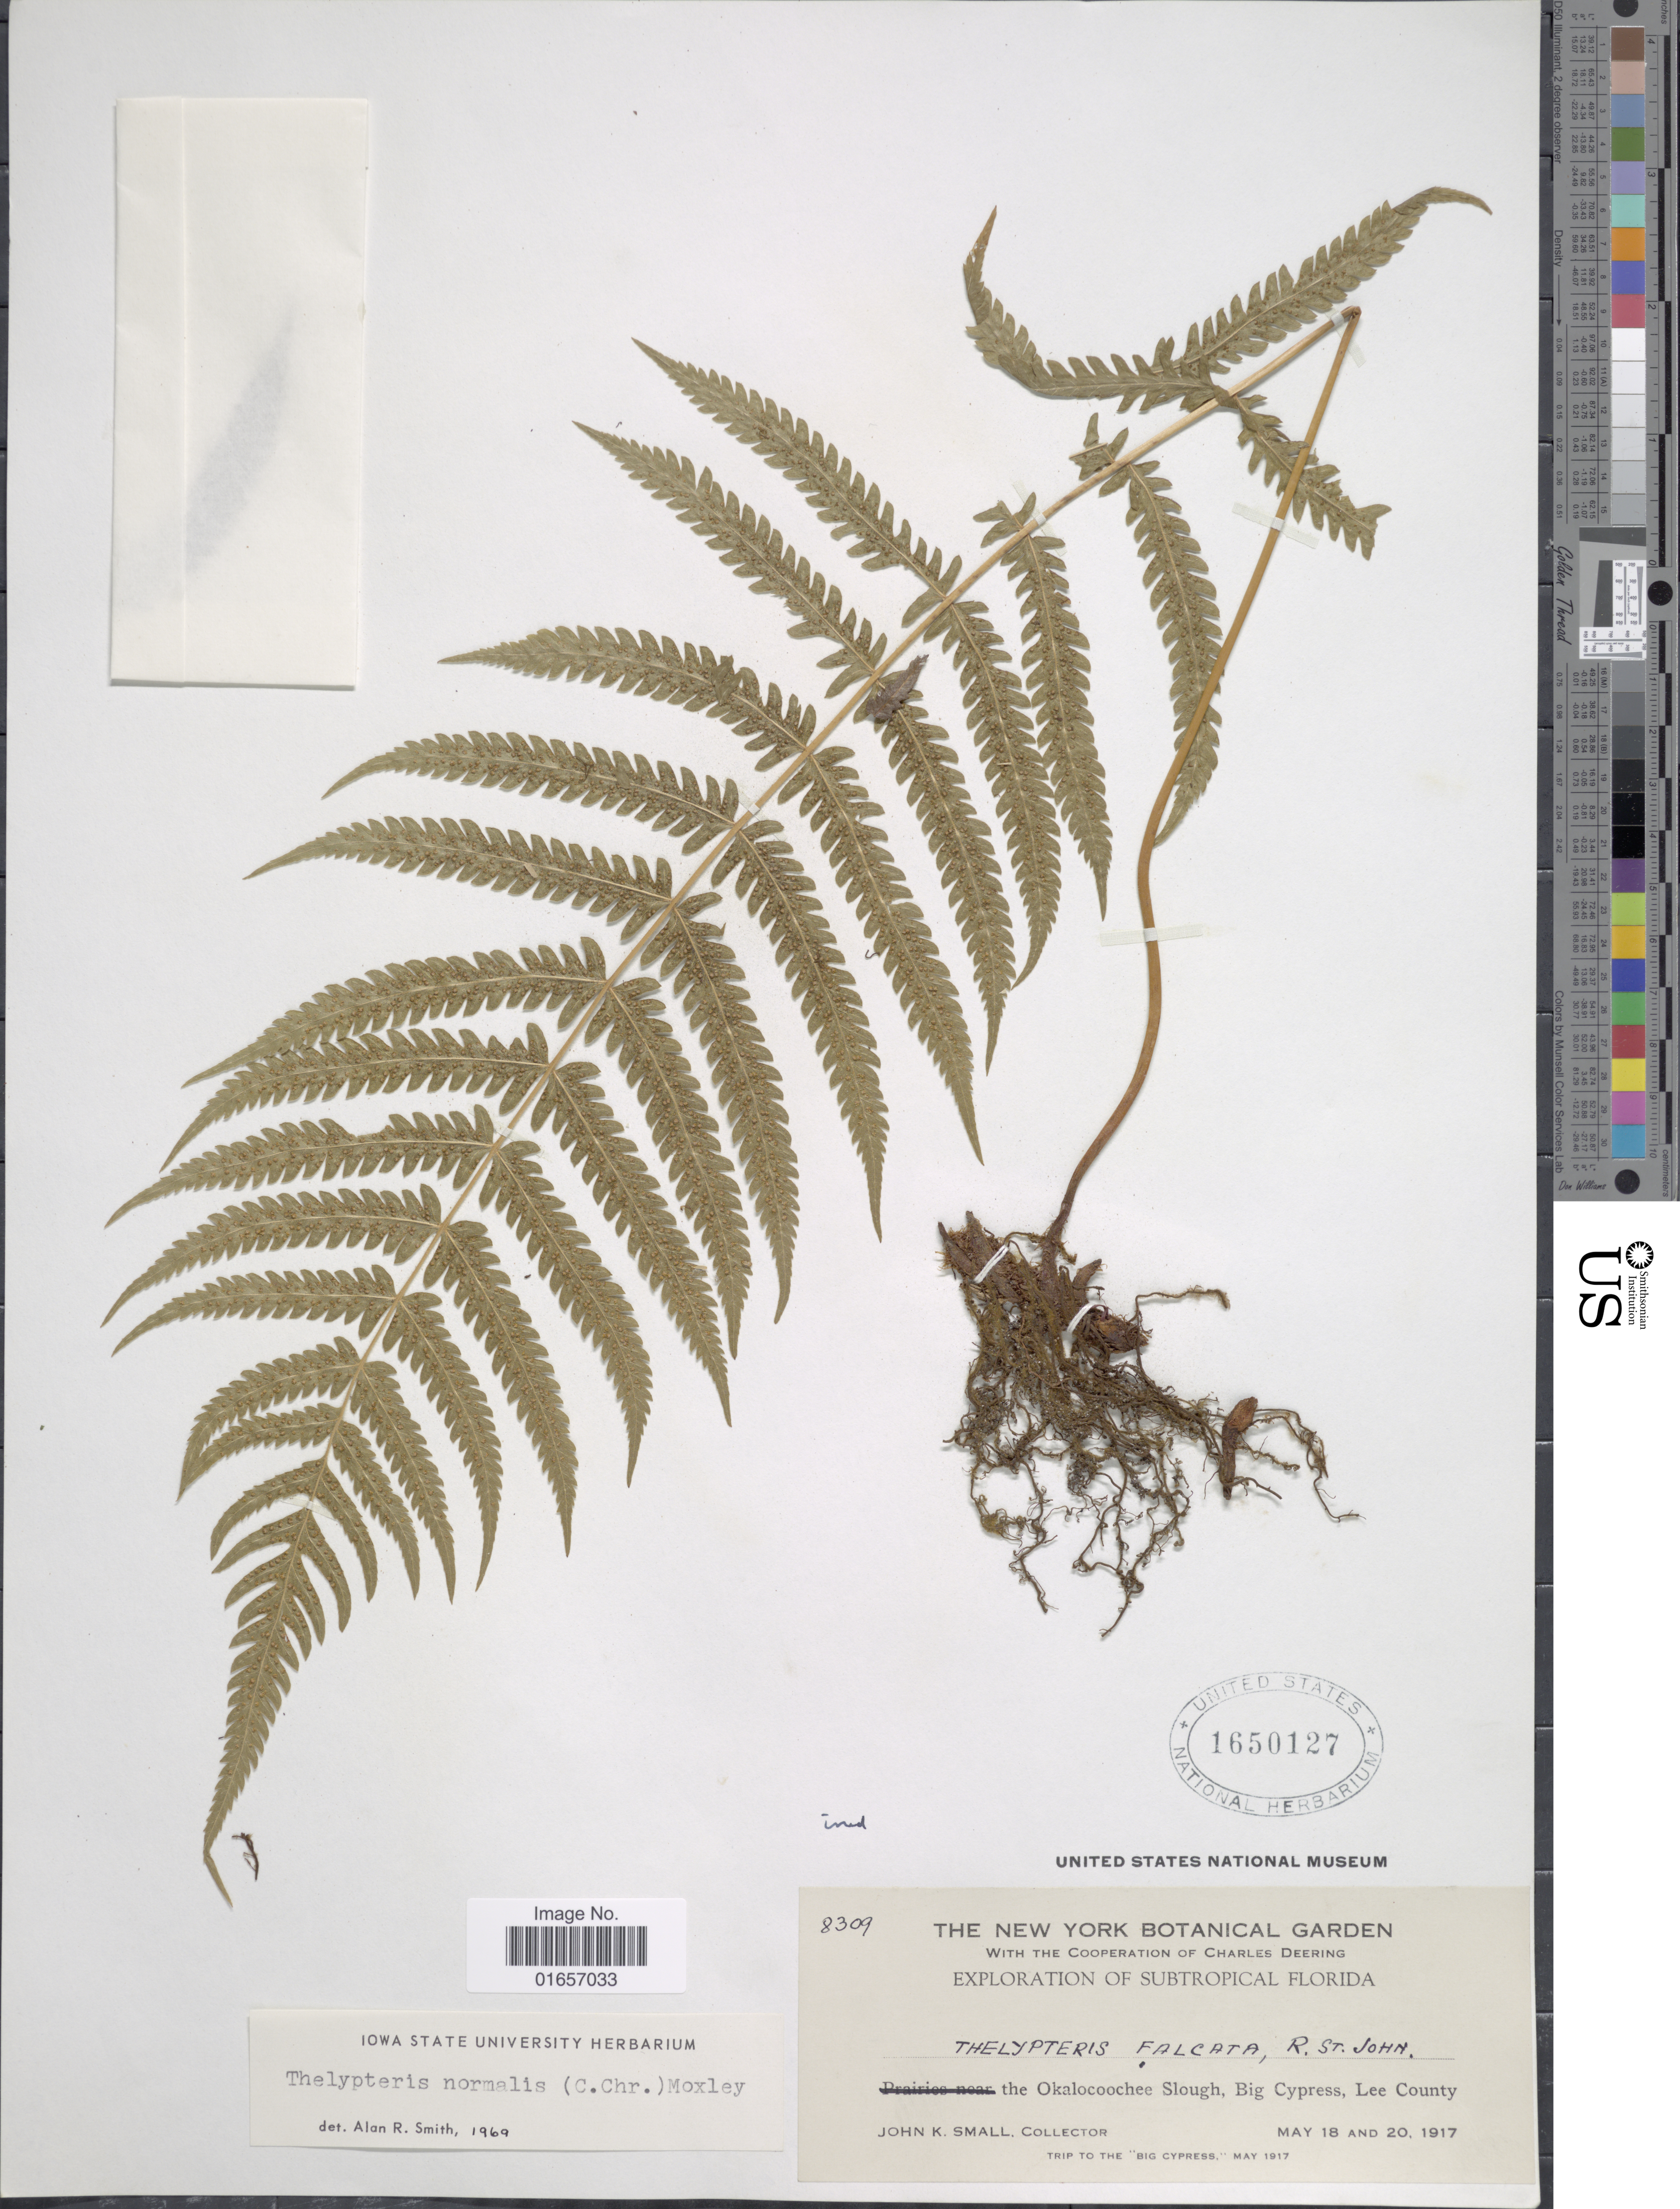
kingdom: Plantae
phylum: Tracheophyta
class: Polypodiopsida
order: Polypodiales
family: Thelypteridaceae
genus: Christella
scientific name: Christella kunthii comb. ined.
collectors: J. K. Small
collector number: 8309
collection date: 1917-05-18/1917-05-20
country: United States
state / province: Florida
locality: Subtropical Florida, the Okalocoochee Slough, Big Cypress, Lee County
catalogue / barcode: US 1650127